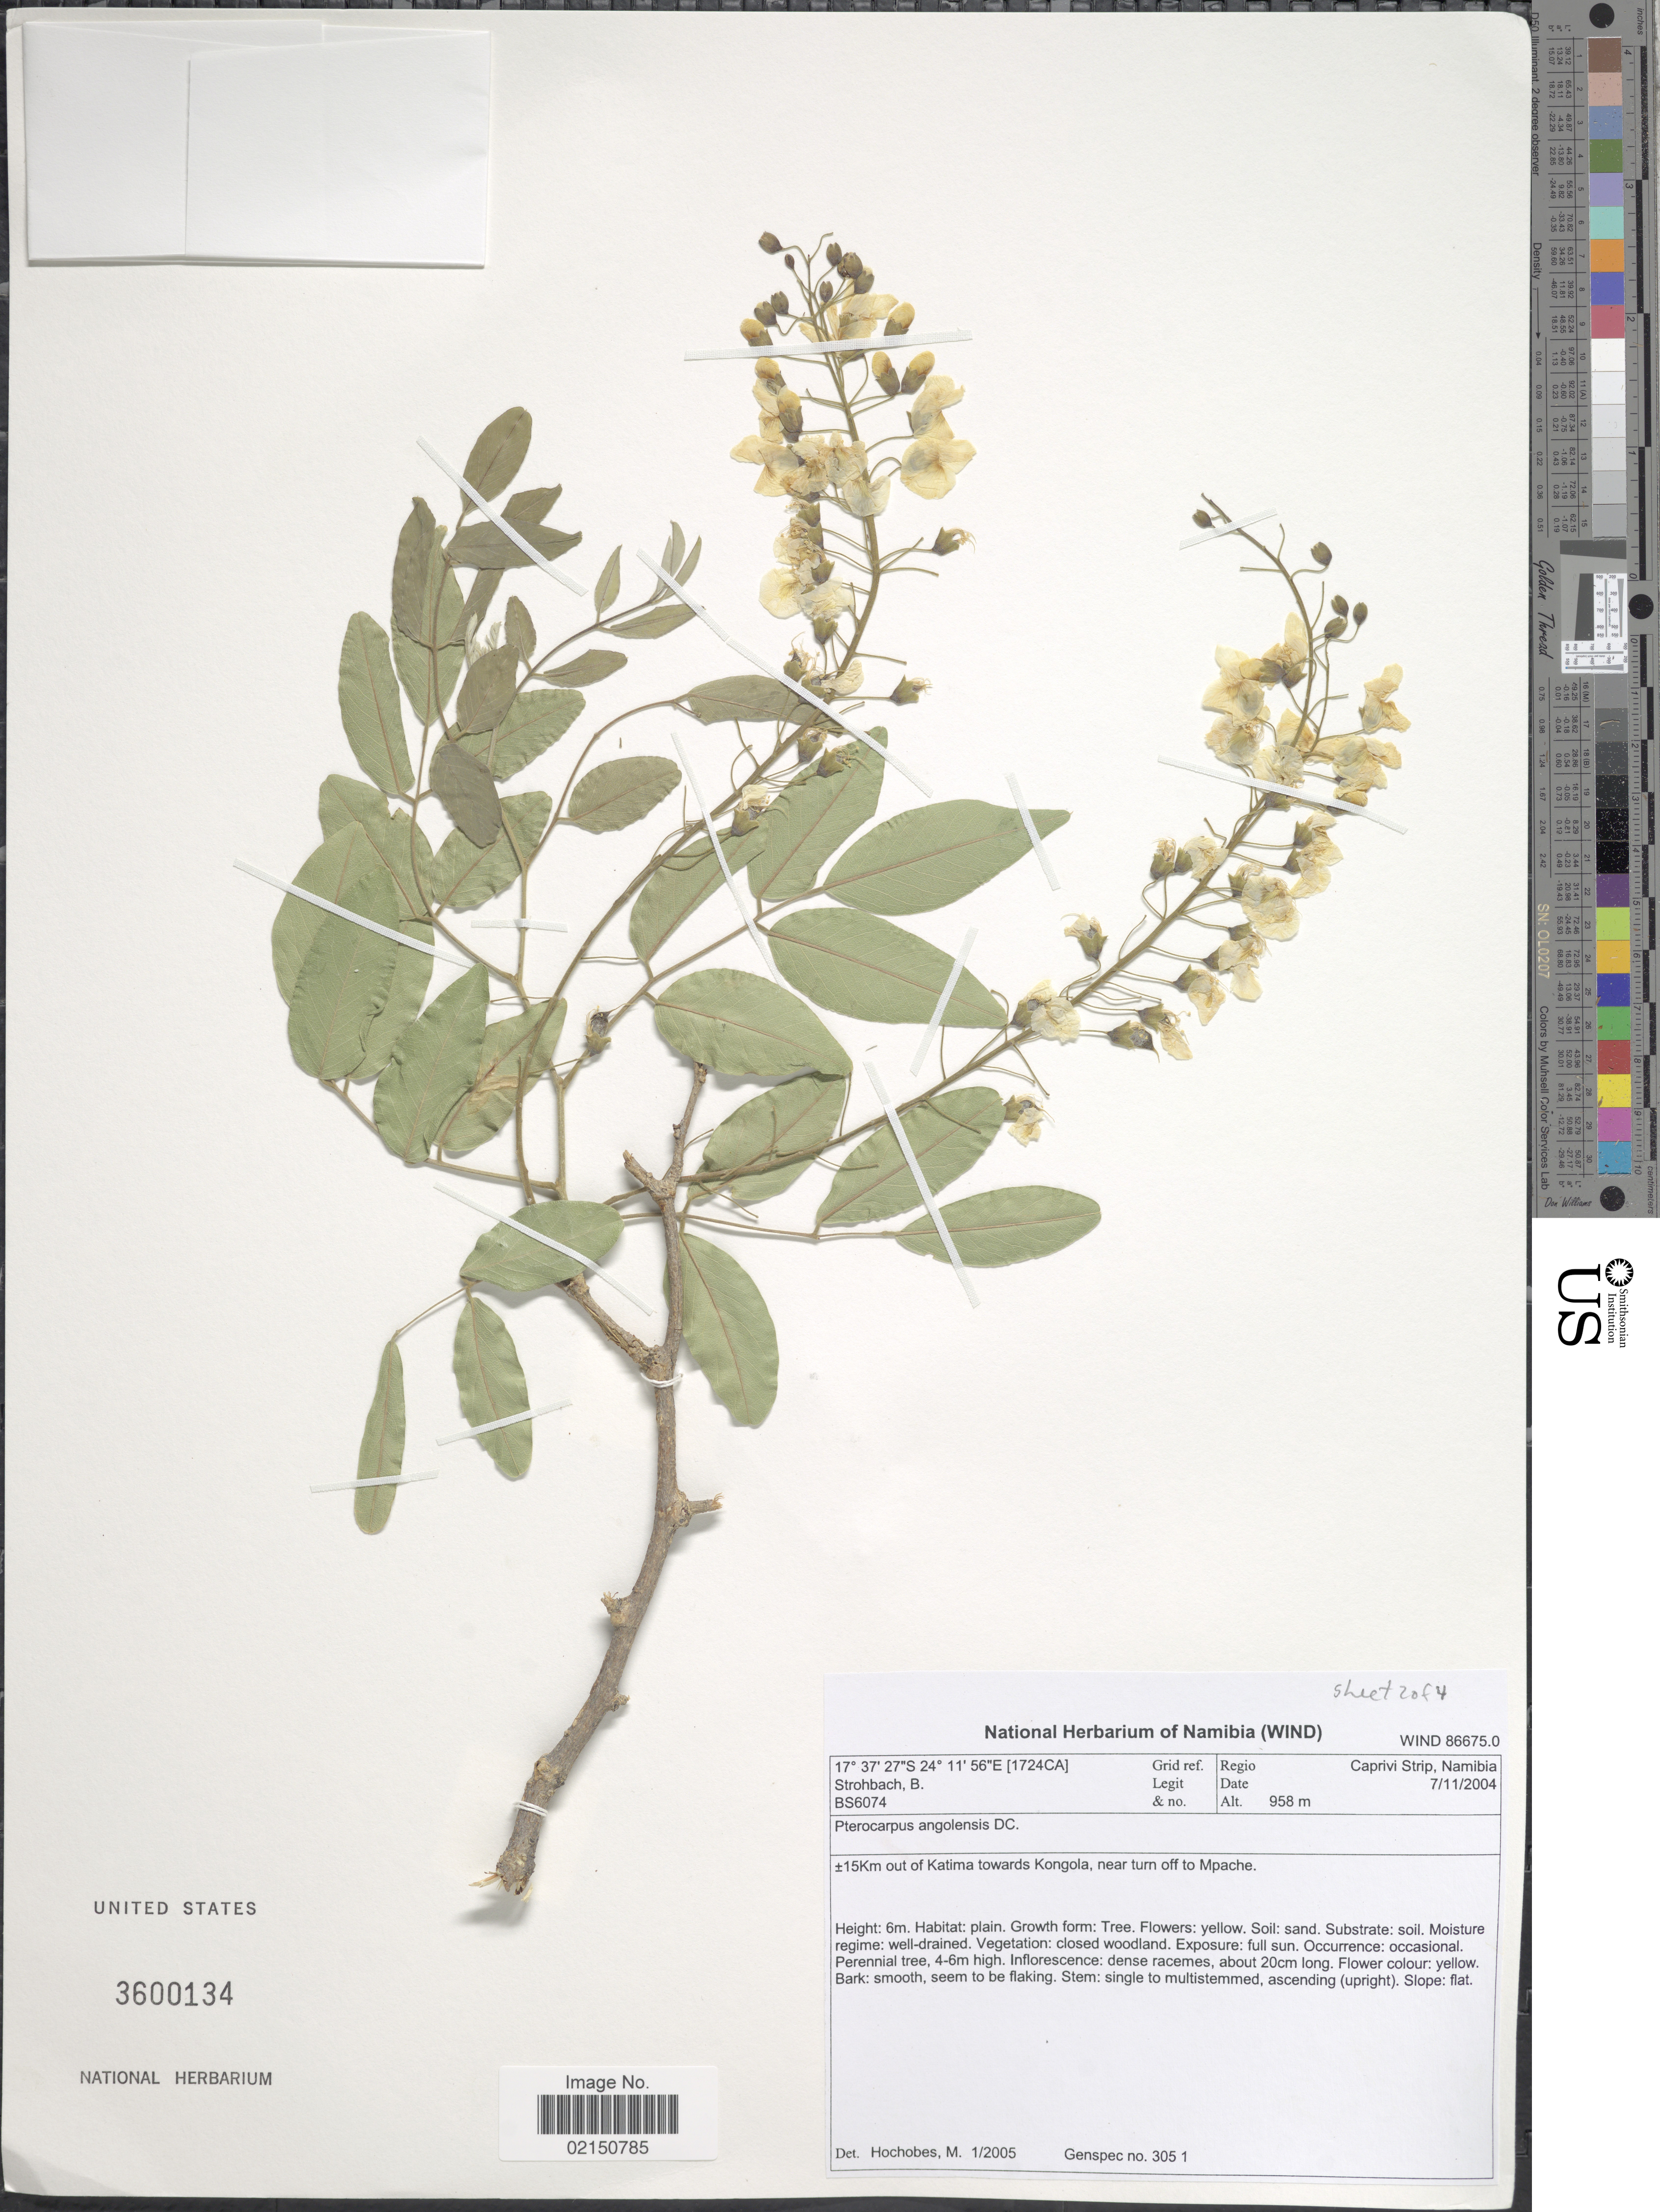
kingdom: Plantae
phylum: Tracheophyta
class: Magnoliopsida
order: Fabales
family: Fabaceae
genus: Pterocarpus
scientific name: Pterocarpus angolensis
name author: DC.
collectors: B. Strohbach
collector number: BS6074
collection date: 2004-11-07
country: Namibia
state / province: Caprivi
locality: Caprivi Strip. ± 15Km out of Katima towards Kongola, near turn off to Mpache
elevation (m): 958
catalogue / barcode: US 3600134